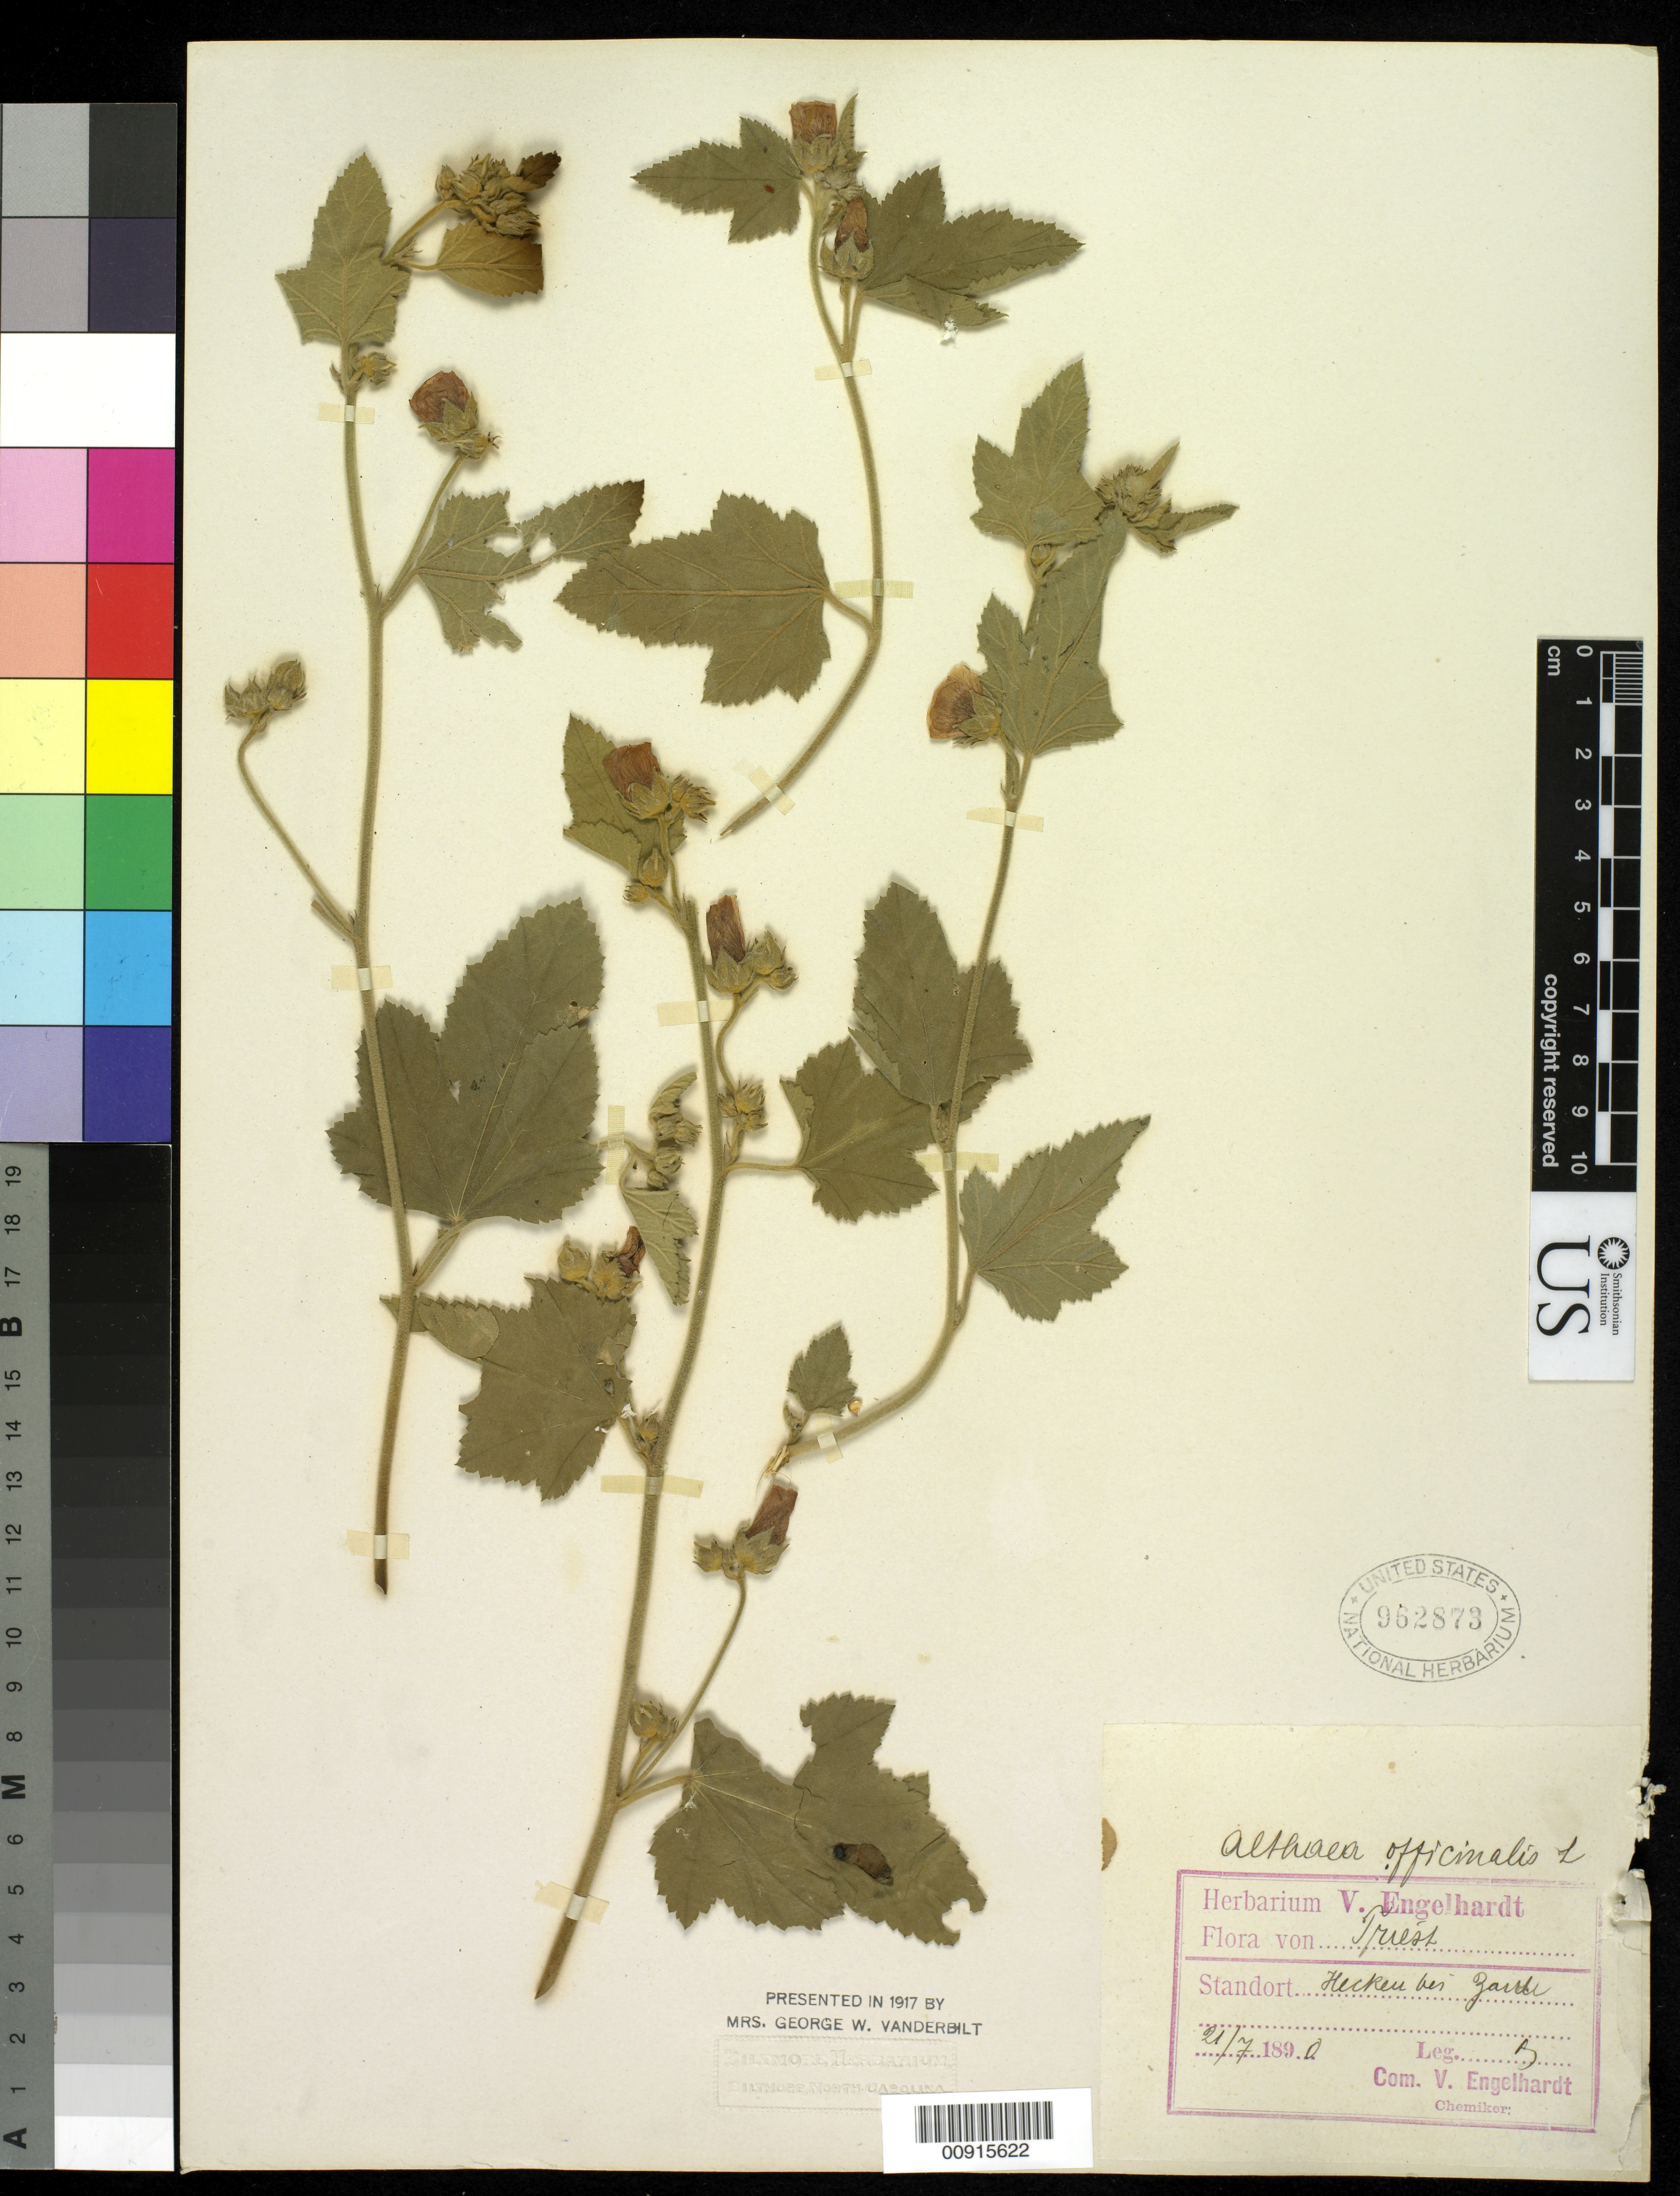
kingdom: Plantae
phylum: Tracheophyta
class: Magnoliopsida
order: Malvales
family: Malvaceae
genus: Althaea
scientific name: Althaea officinalis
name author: L.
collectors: V. Engelhardt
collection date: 1890-07-21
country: Italy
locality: Trieste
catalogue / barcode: US 962873